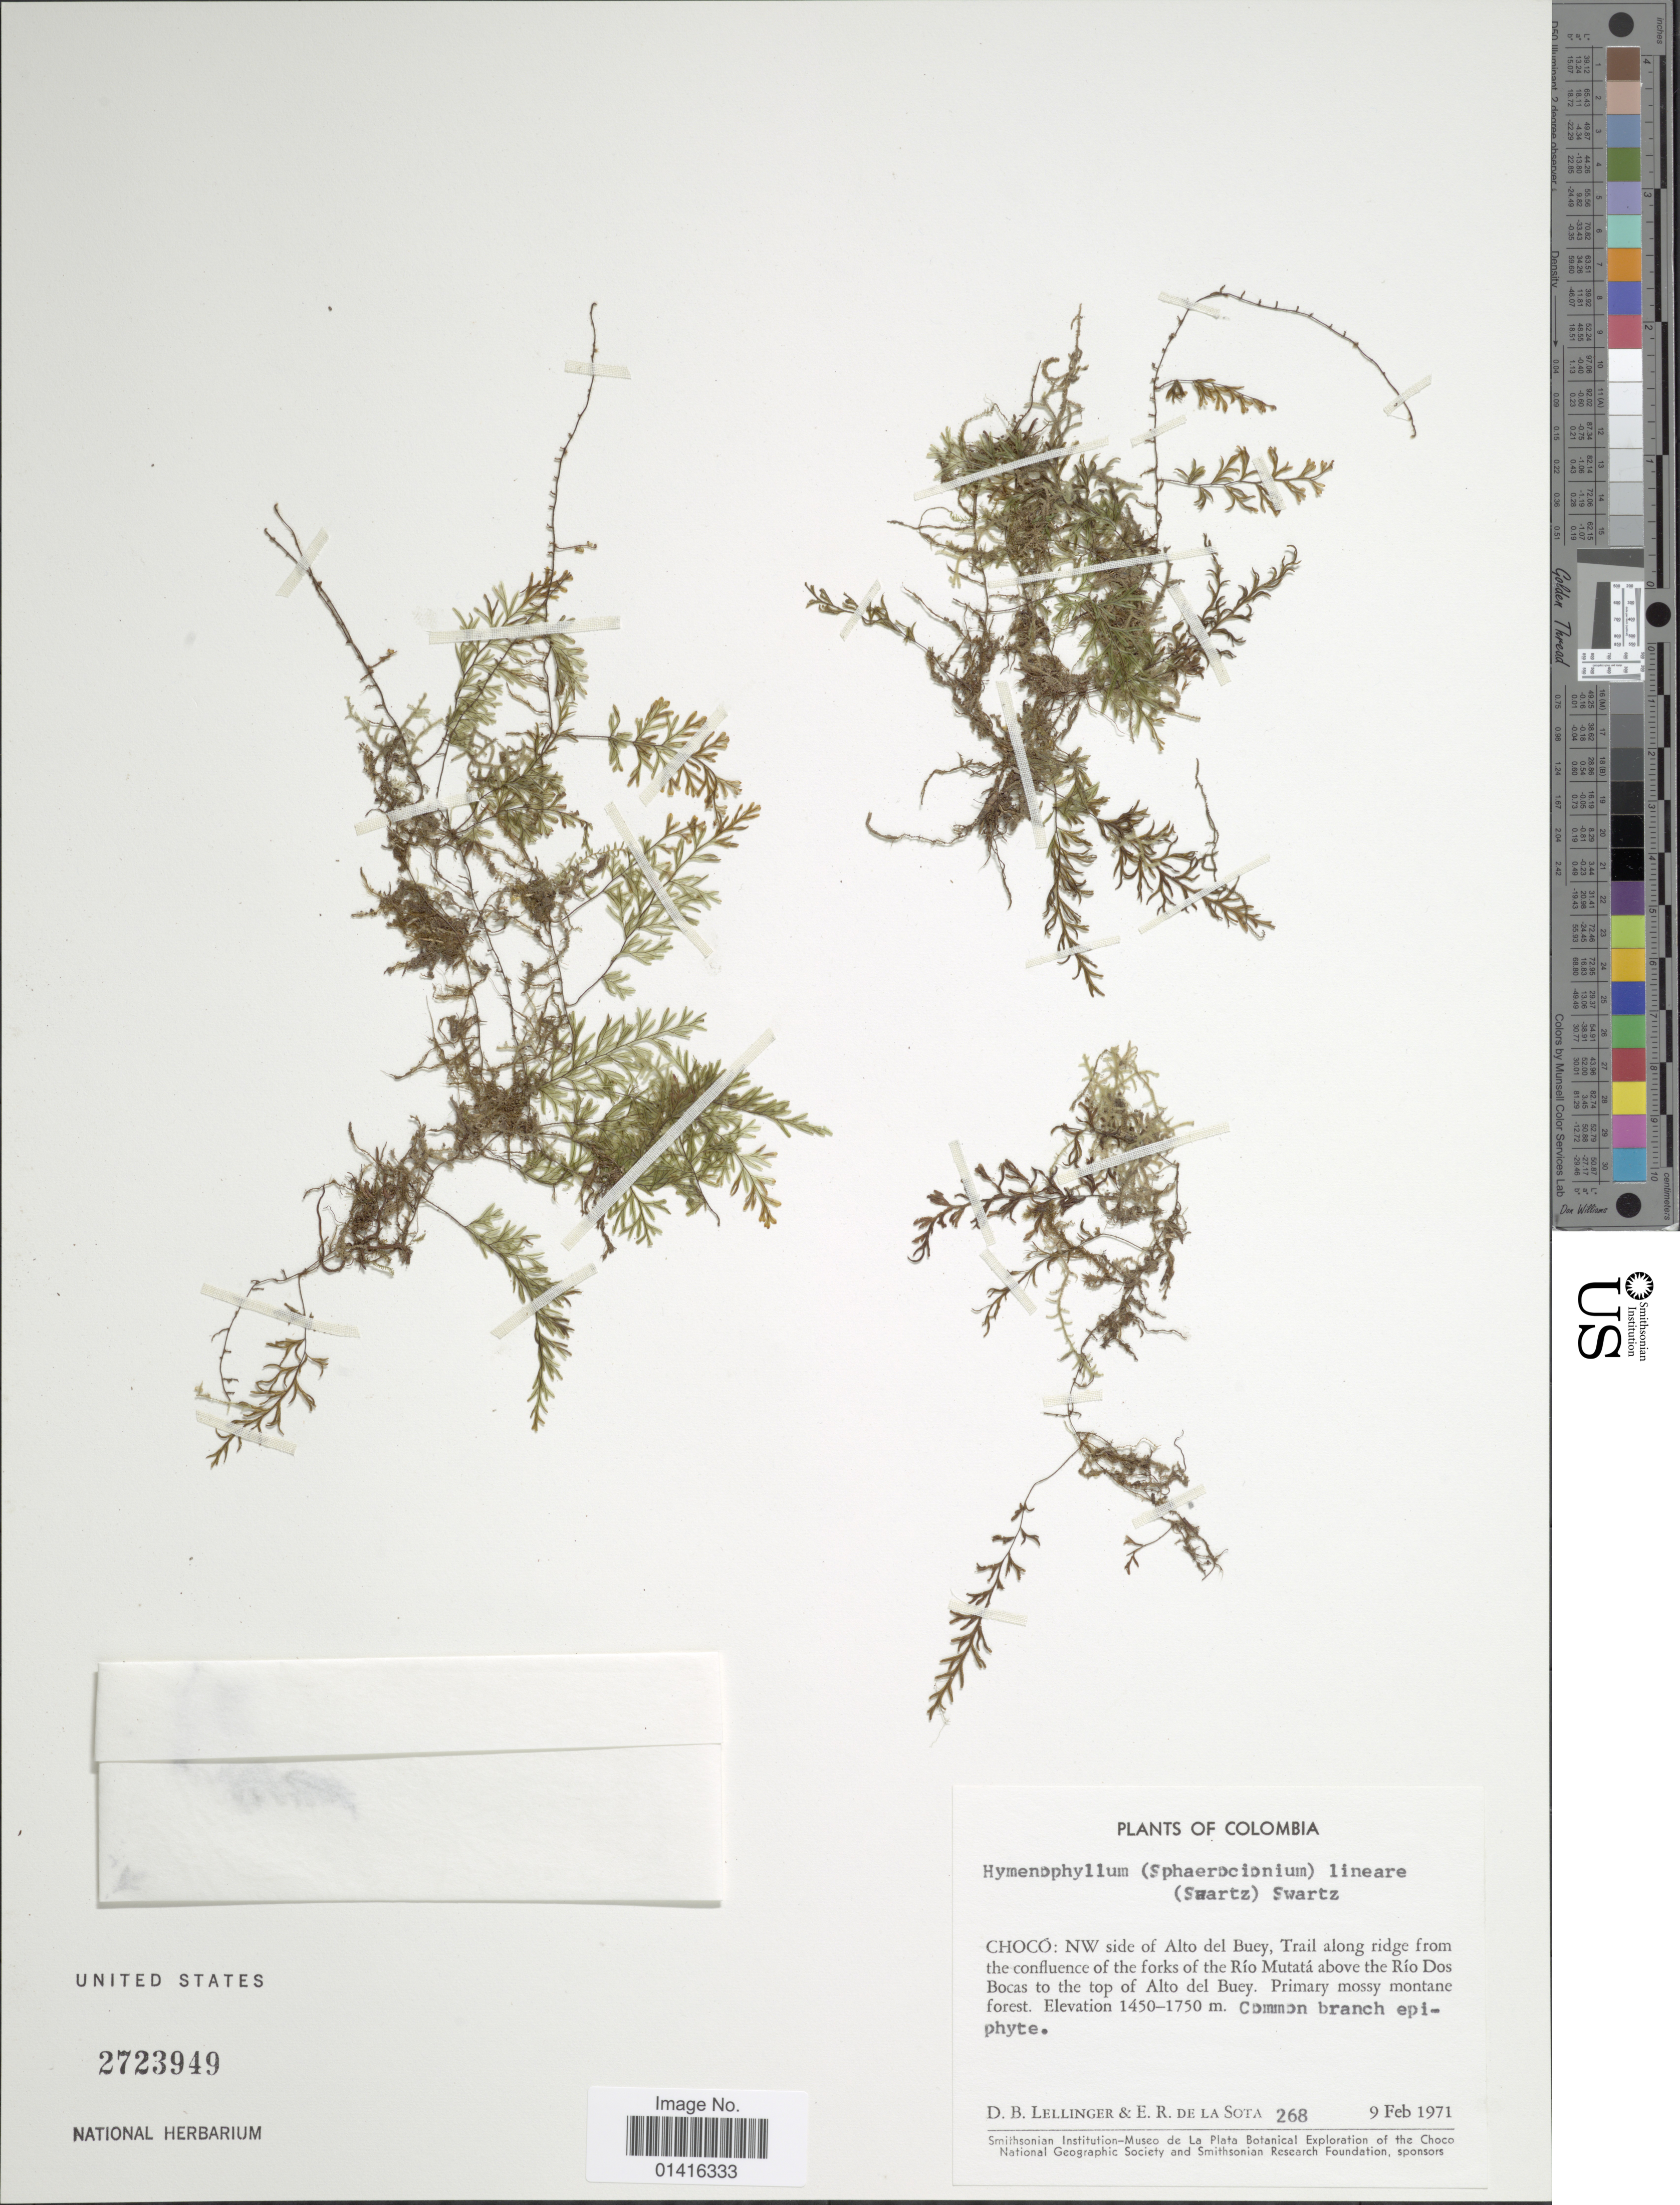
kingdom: Plantae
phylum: Tracheophyta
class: Polypodiopsida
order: Hymenophyllales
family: Hymenophyllaceae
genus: Hymenophyllum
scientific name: Hymenophyllum lineare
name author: (Sw.) Sw.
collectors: D. B. Lellinger & E. R. de la Sota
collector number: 268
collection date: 1971-02-09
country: Colombia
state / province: Chocó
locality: NW side of Alto del Buey, Trail along ridge from the confluence of the forks of the Río Mutatá above the Rí Dos Bocas to the top of Alto del Buey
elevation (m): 1450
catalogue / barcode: US 2723949